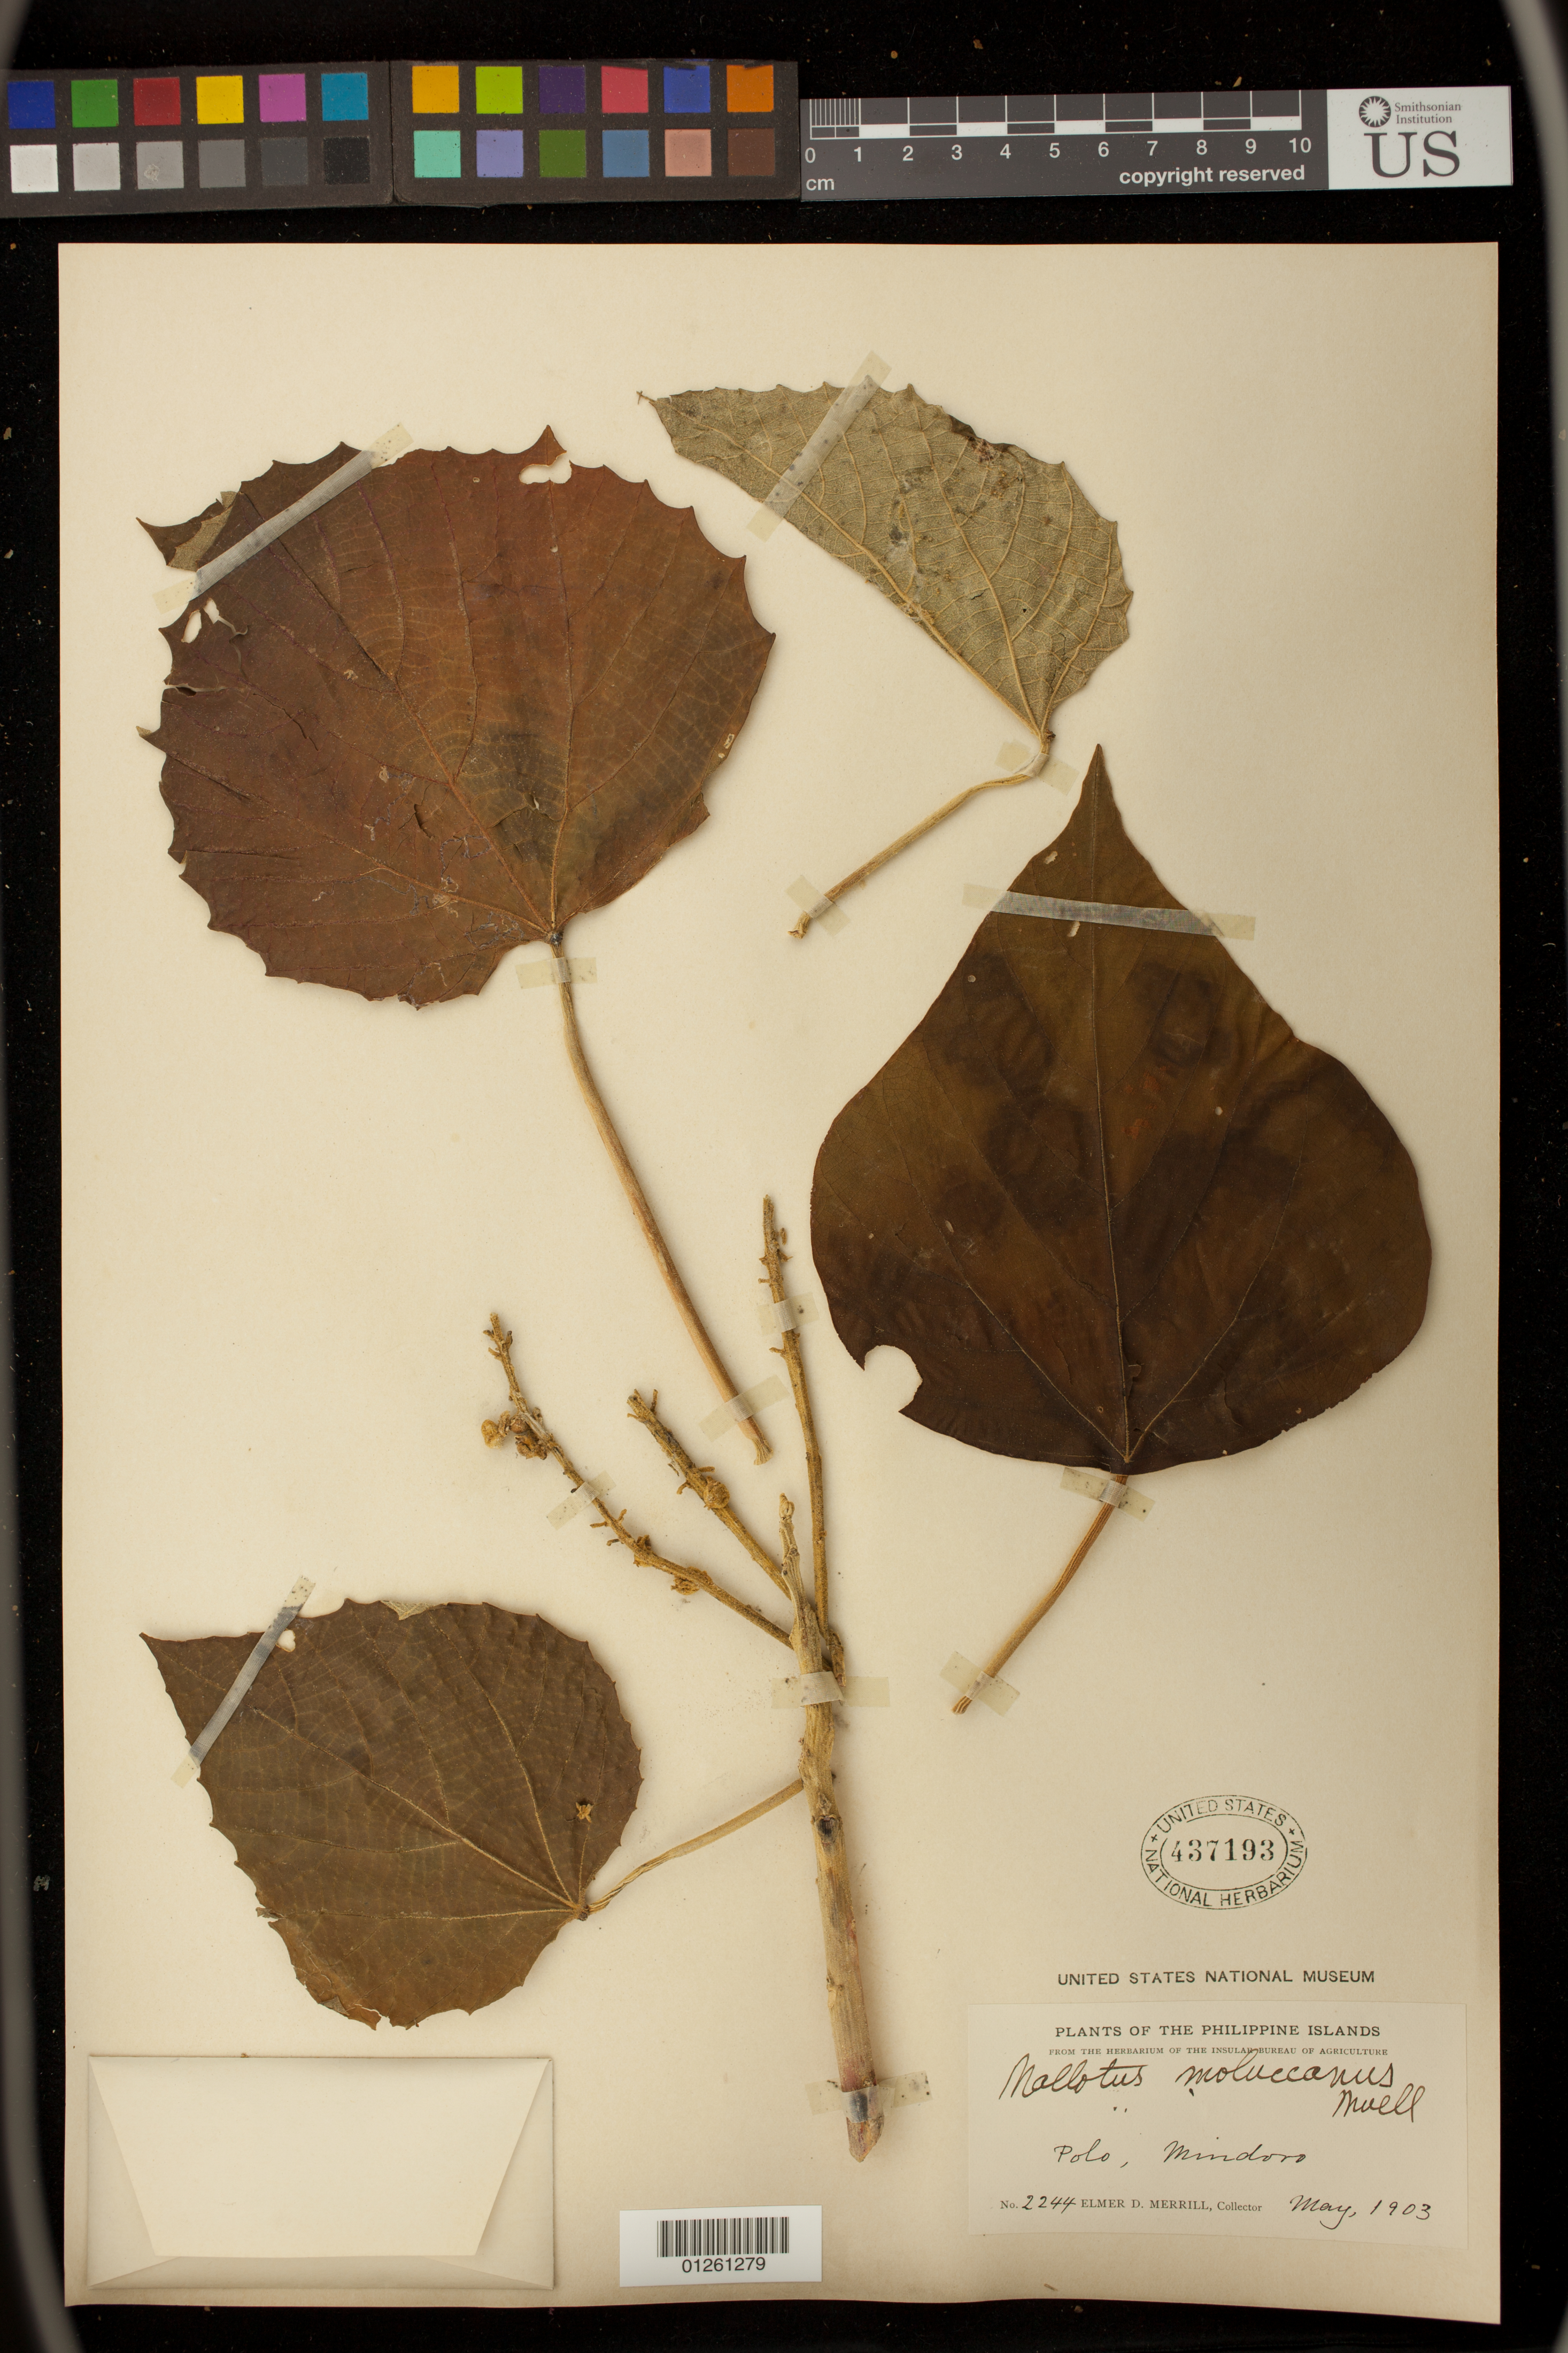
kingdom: Plantae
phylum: Tracheophyta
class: Magnoliopsida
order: Malpighiales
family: Euphorbiaceae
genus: Melanolepis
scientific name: Melanolepis multiglandulosa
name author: (Reinw. ex Blume) Rchb. f. & Zoll.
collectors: E. D. Merrill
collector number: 2244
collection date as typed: May 1903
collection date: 1903-05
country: Philippines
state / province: Mimaropa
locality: Polo, Mindoro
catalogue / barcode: US 437193